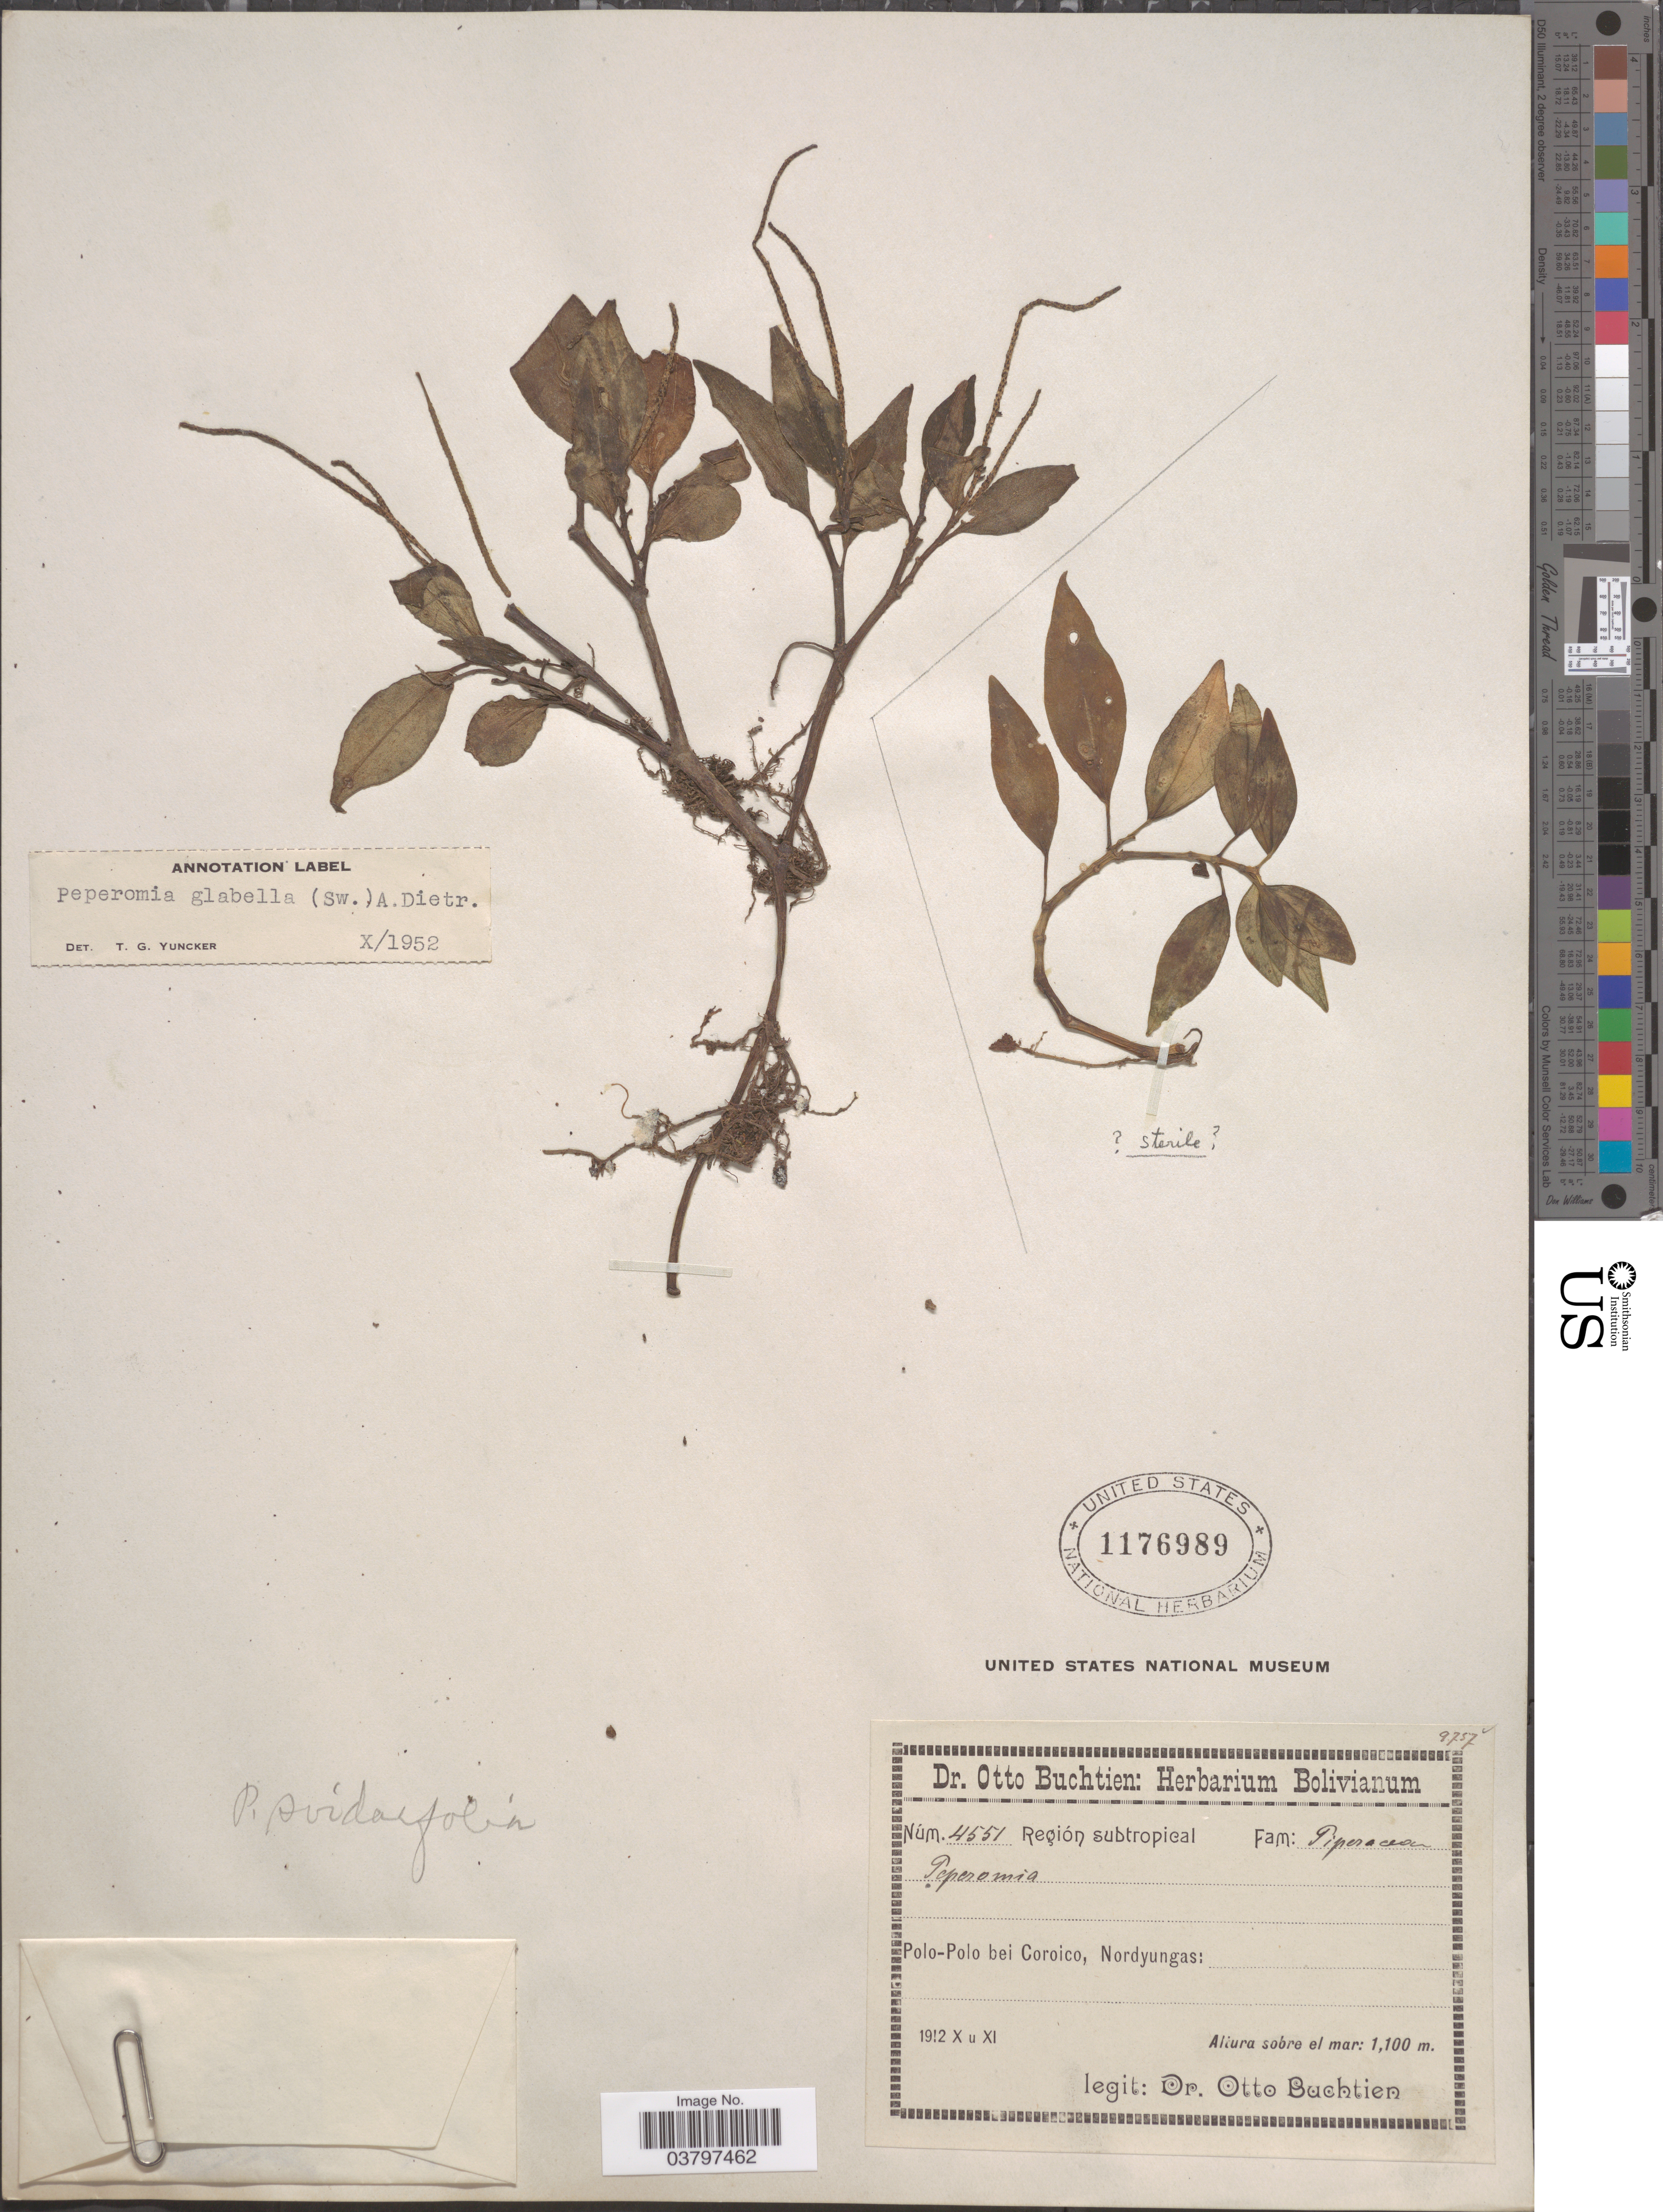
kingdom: Plantae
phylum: Tracheophyta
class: Magnoliopsida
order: Piperales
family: Piperaceae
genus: Peperomia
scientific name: Peperomia glabella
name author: (Sw.) A. Dietr.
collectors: O. Buchtien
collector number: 4551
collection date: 1912-10/1912-11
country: Bolivia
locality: Región subtropical. Polo-Polo bei Coroico, Nordyungas.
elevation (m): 1100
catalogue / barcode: US 1176989